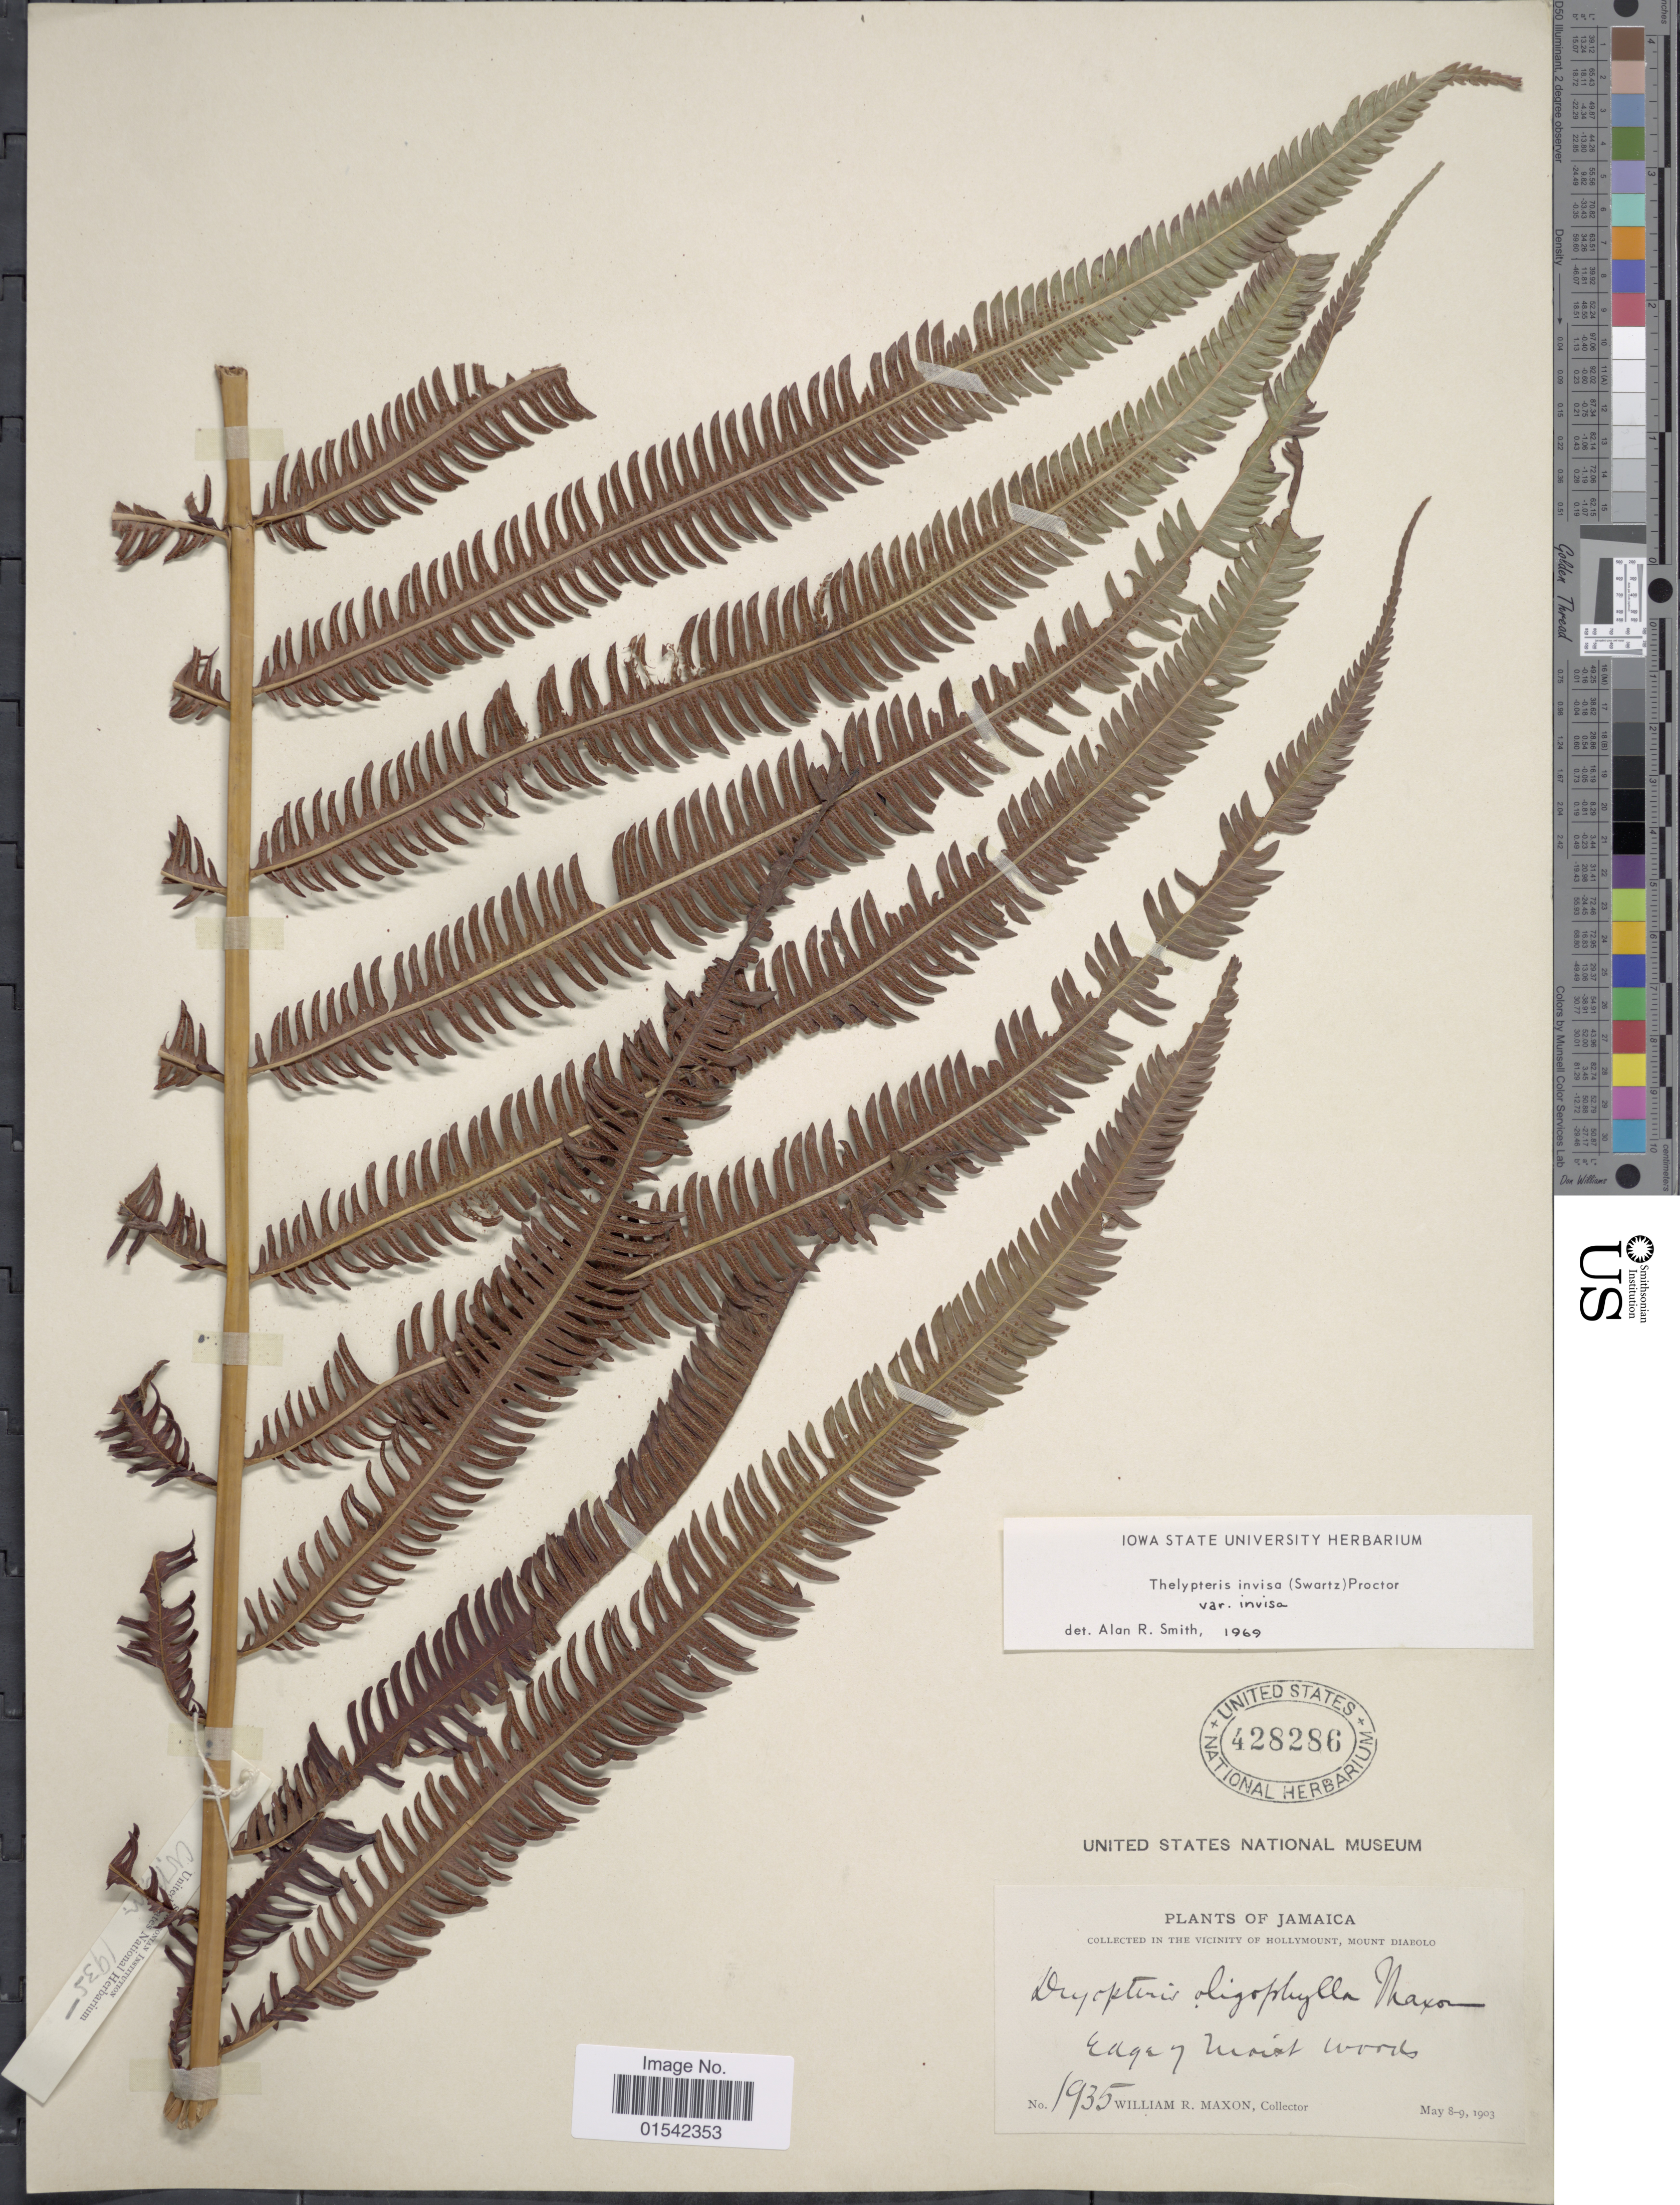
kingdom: Plantae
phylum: Tracheophyta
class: Polypodiopsida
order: Polypodiales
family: Thelypteridaceae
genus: Cyclosorus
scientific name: Cyclosorus grandis (A.R. Sm.) comb. nov., ined 2015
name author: (A.R. Sm.)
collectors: W. R. Maxon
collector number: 1935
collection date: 1903-05-08/1903-05-09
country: Jamaica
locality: In the vicinity of Hollymount, Mount Diabolo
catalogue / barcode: US 428286